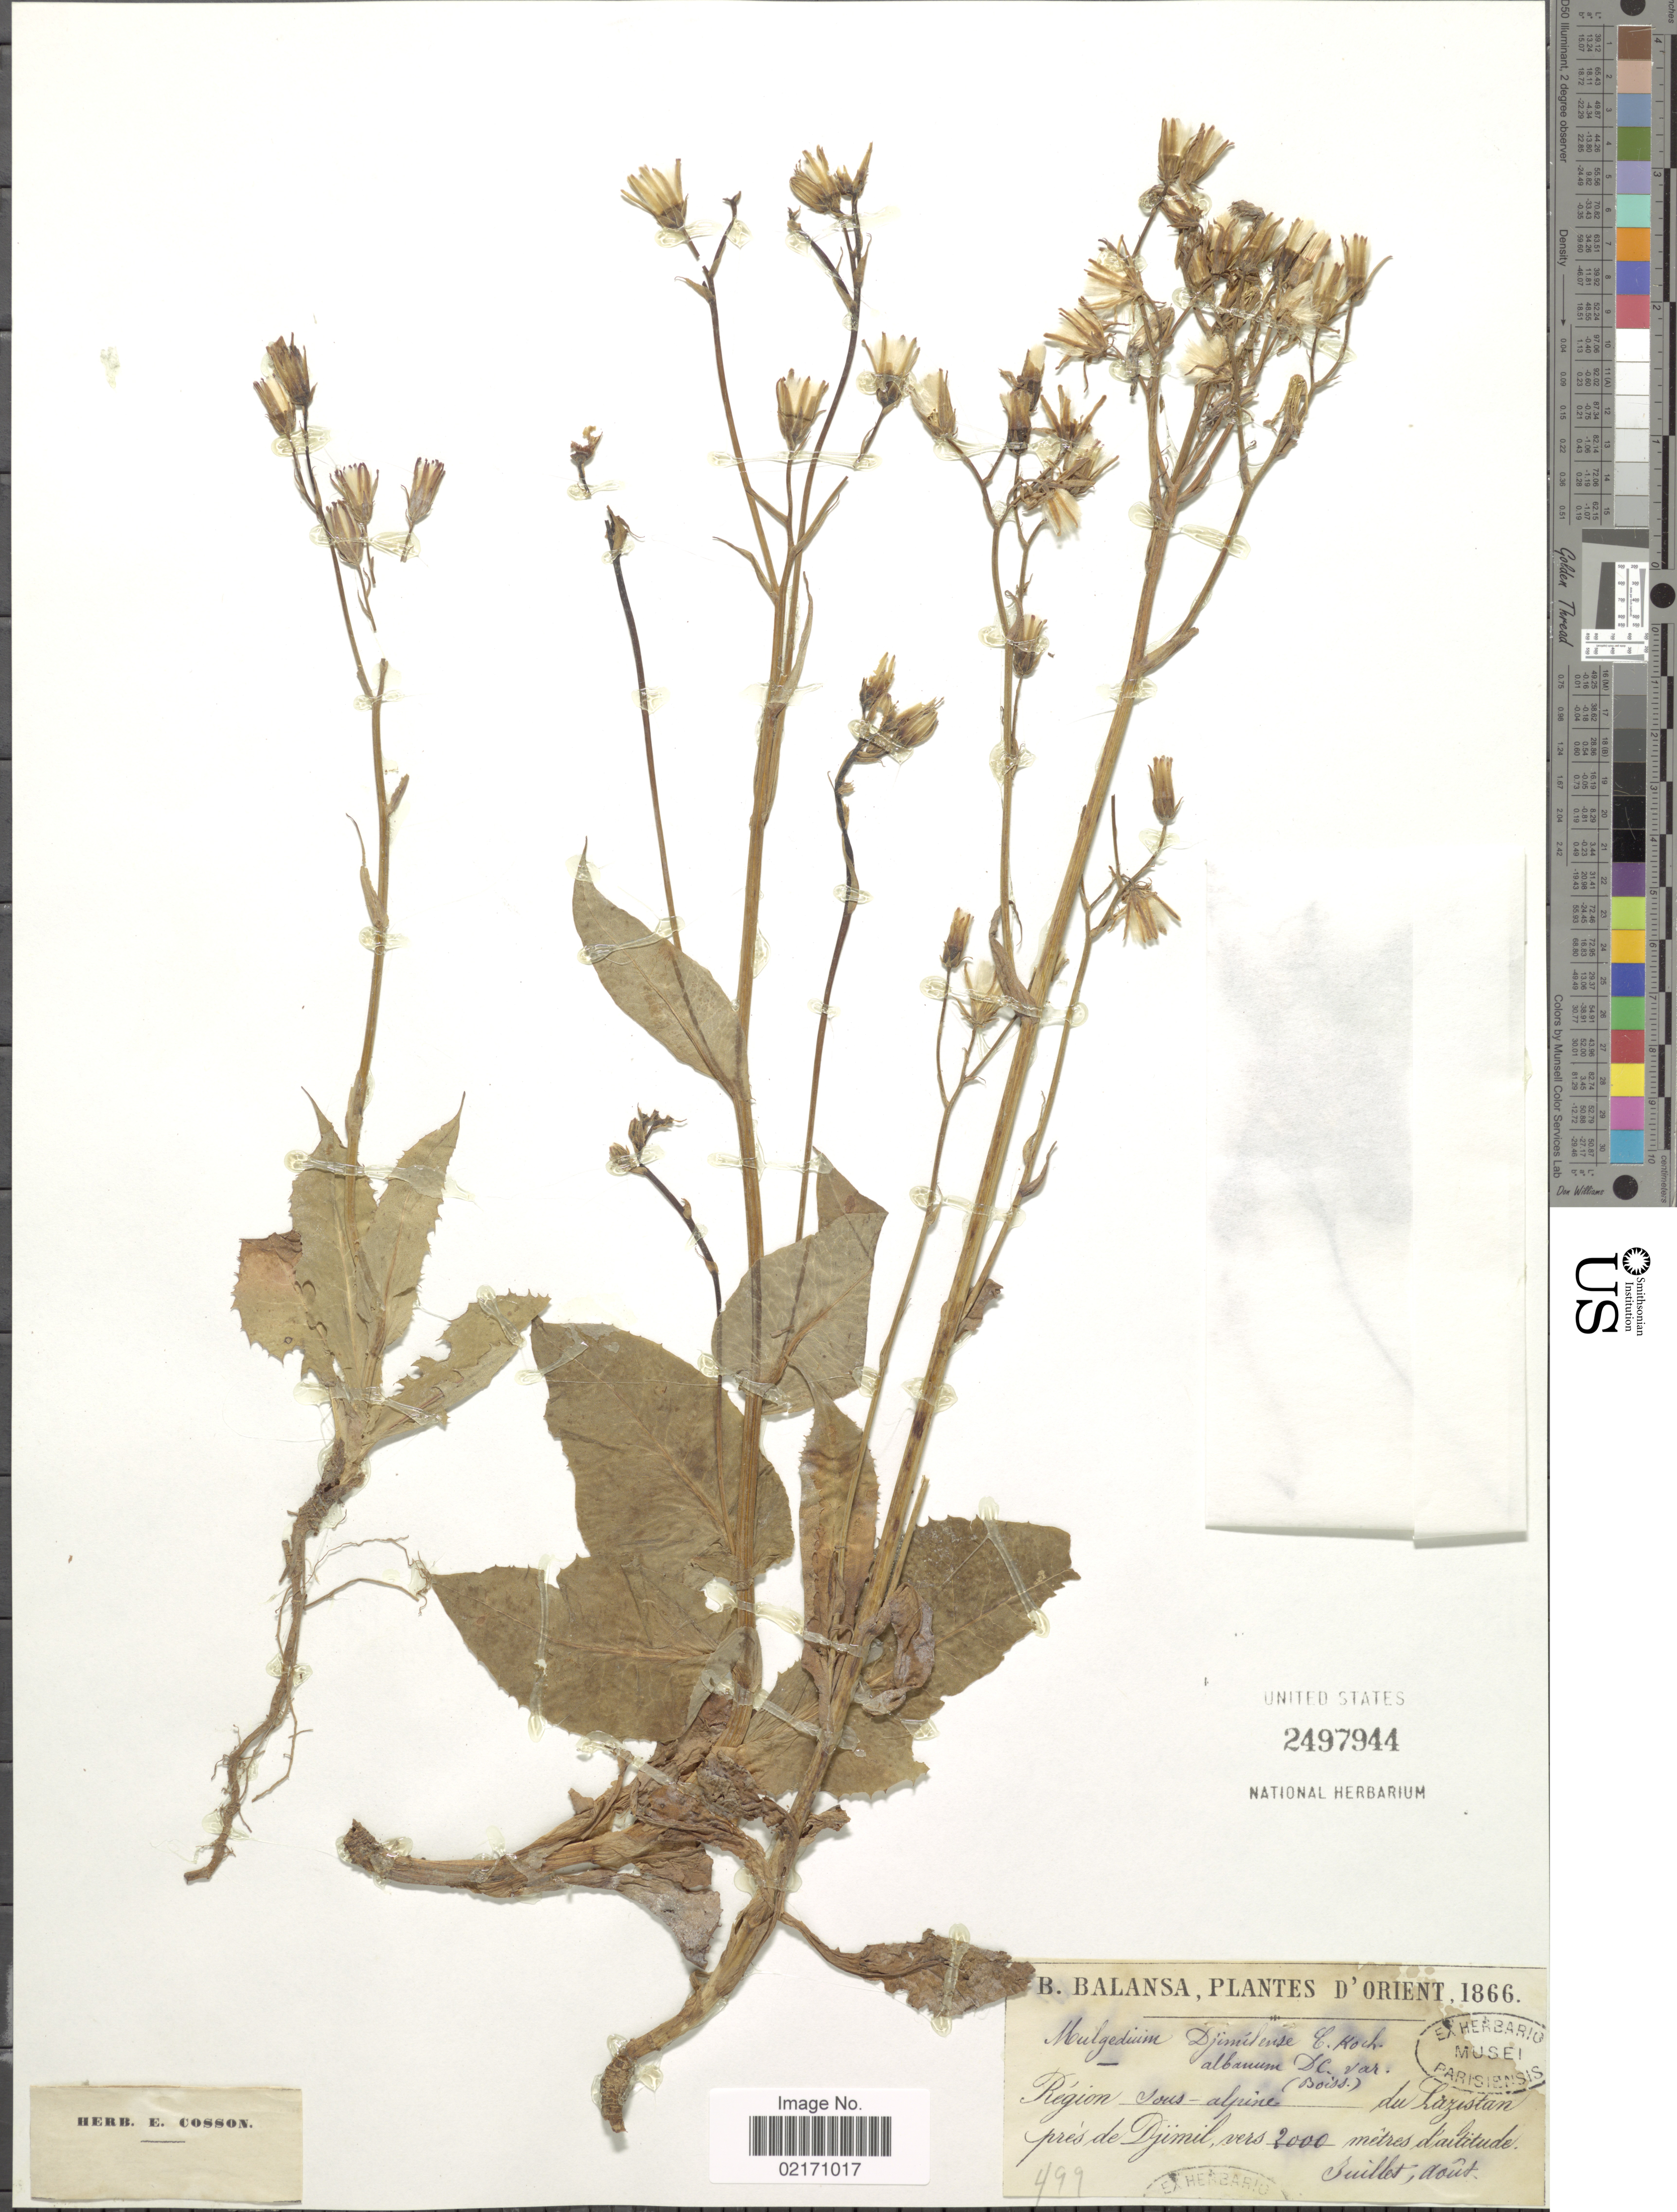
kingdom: Plantae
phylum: Tracheophyta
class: Magnoliopsida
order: Asterales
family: Asteraceae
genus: Lactuca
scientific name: Lactuca sp.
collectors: B. Balansa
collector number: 499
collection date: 1866-07/1866-08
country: Turkey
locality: Orient., Lazistan, pres de Djimil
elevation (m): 2000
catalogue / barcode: US 2497944